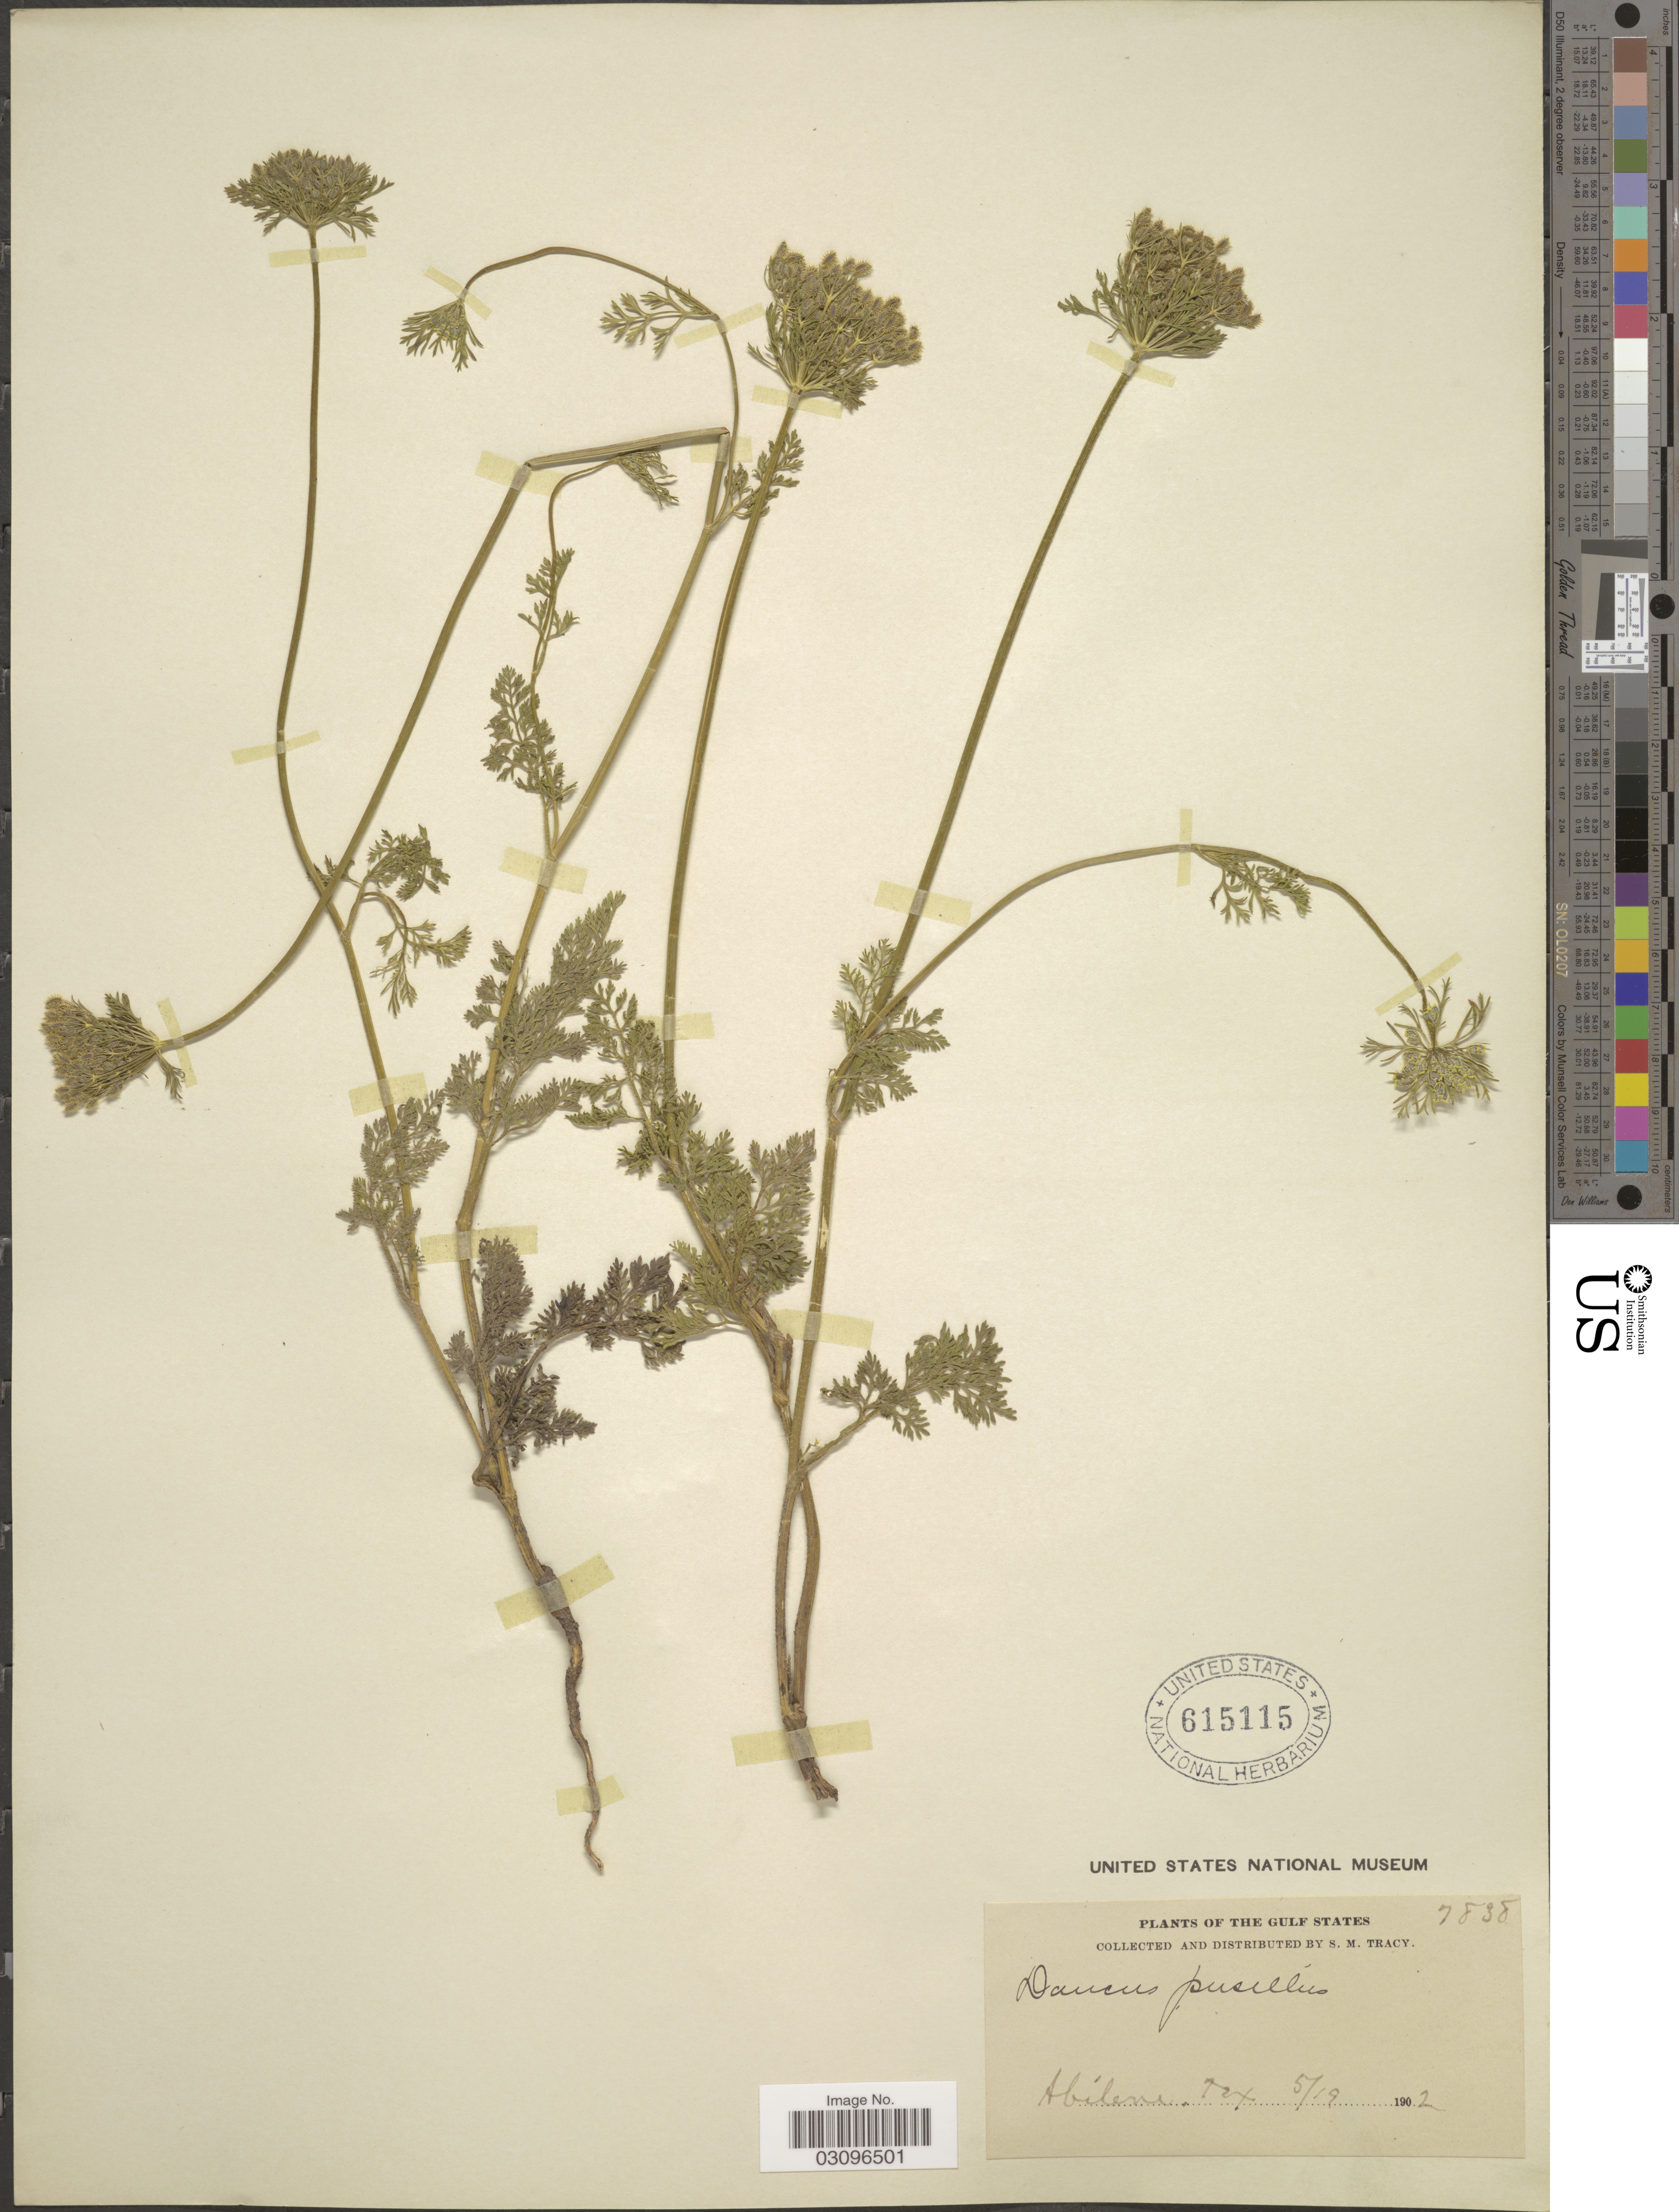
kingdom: Plantae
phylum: Tracheophyta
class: Magnoliopsida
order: Apiales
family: Apiaceae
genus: Daucus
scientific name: Daucus pusillus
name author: Michx.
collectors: S. M. Tracy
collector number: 7838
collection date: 1902-05-19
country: United States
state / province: Texas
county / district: Taylor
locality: Abilene.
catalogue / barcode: US 615115